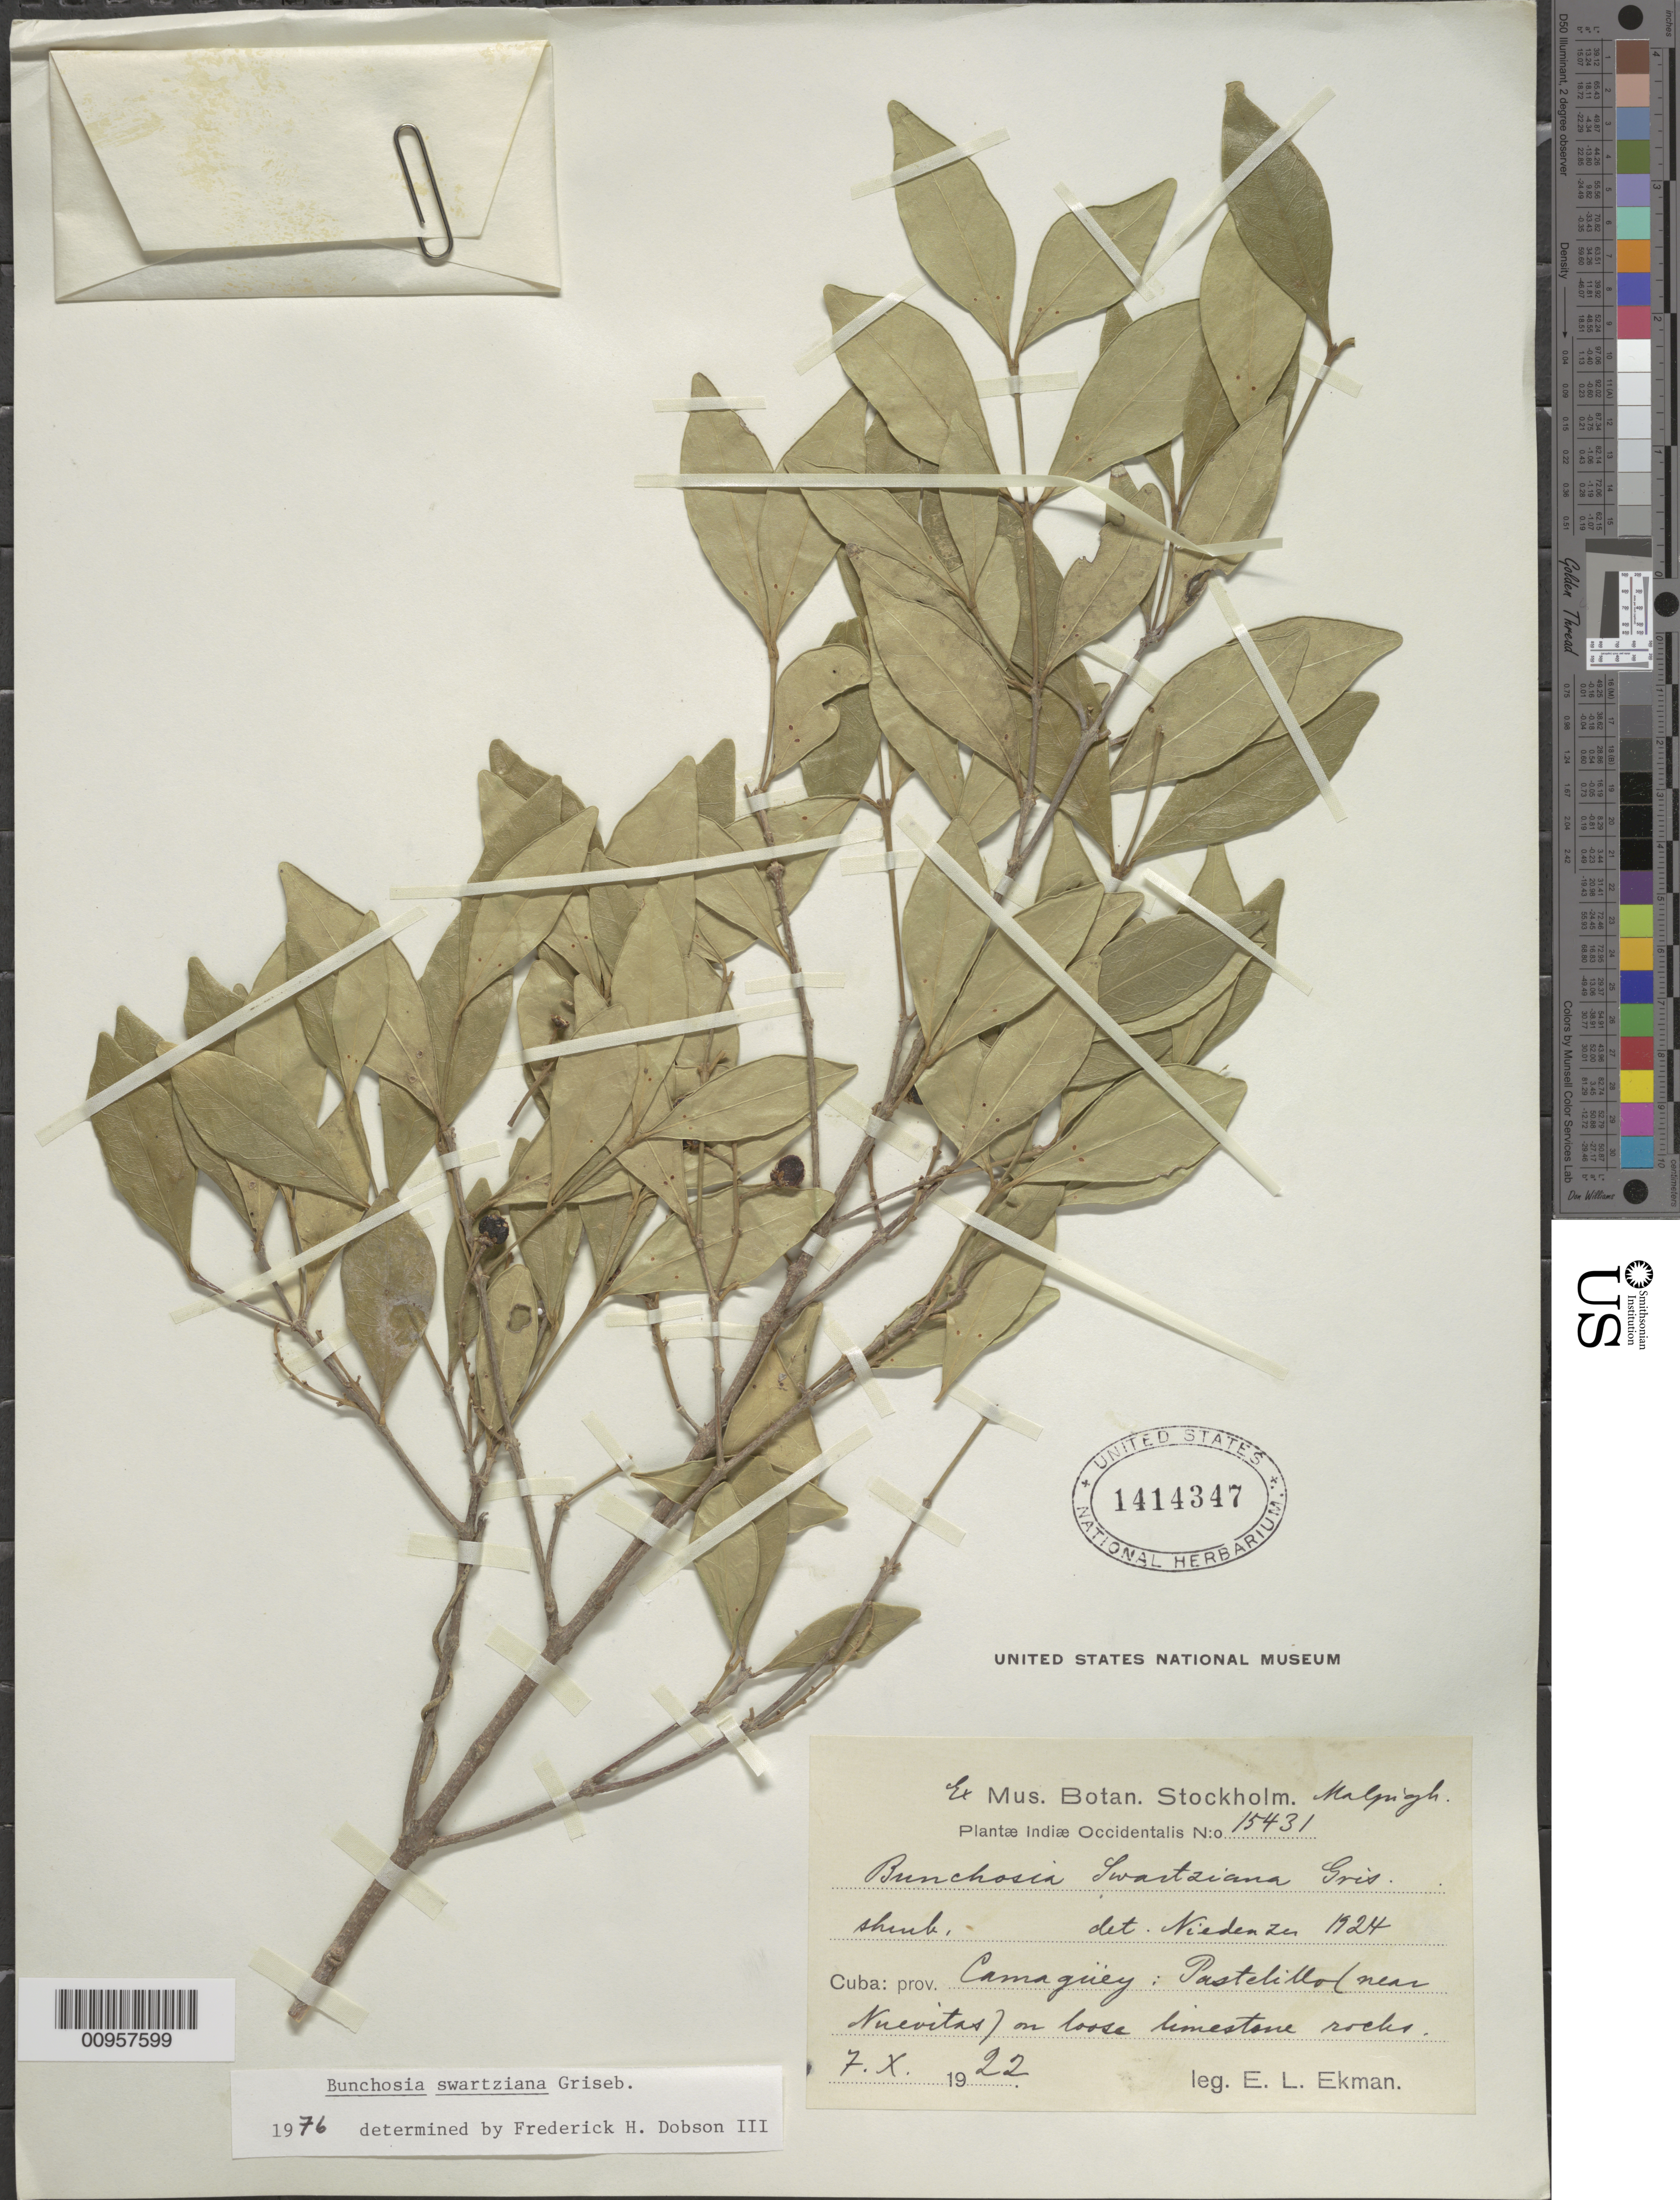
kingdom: Plantae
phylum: Tracheophyta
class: Magnoliopsida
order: Malpighiales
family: Malpighiaceae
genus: Bunchosia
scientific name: Bunchosia swartziana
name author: Griseb.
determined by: Dobson, F. H., III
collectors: E. L. Ekman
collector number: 15431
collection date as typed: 07 Oct 1922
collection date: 1922-10-07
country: Cuba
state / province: Camagüey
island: Cuba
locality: Pastillo (near Nuevitas)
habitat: On loose limestone rocks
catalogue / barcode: US 1414347